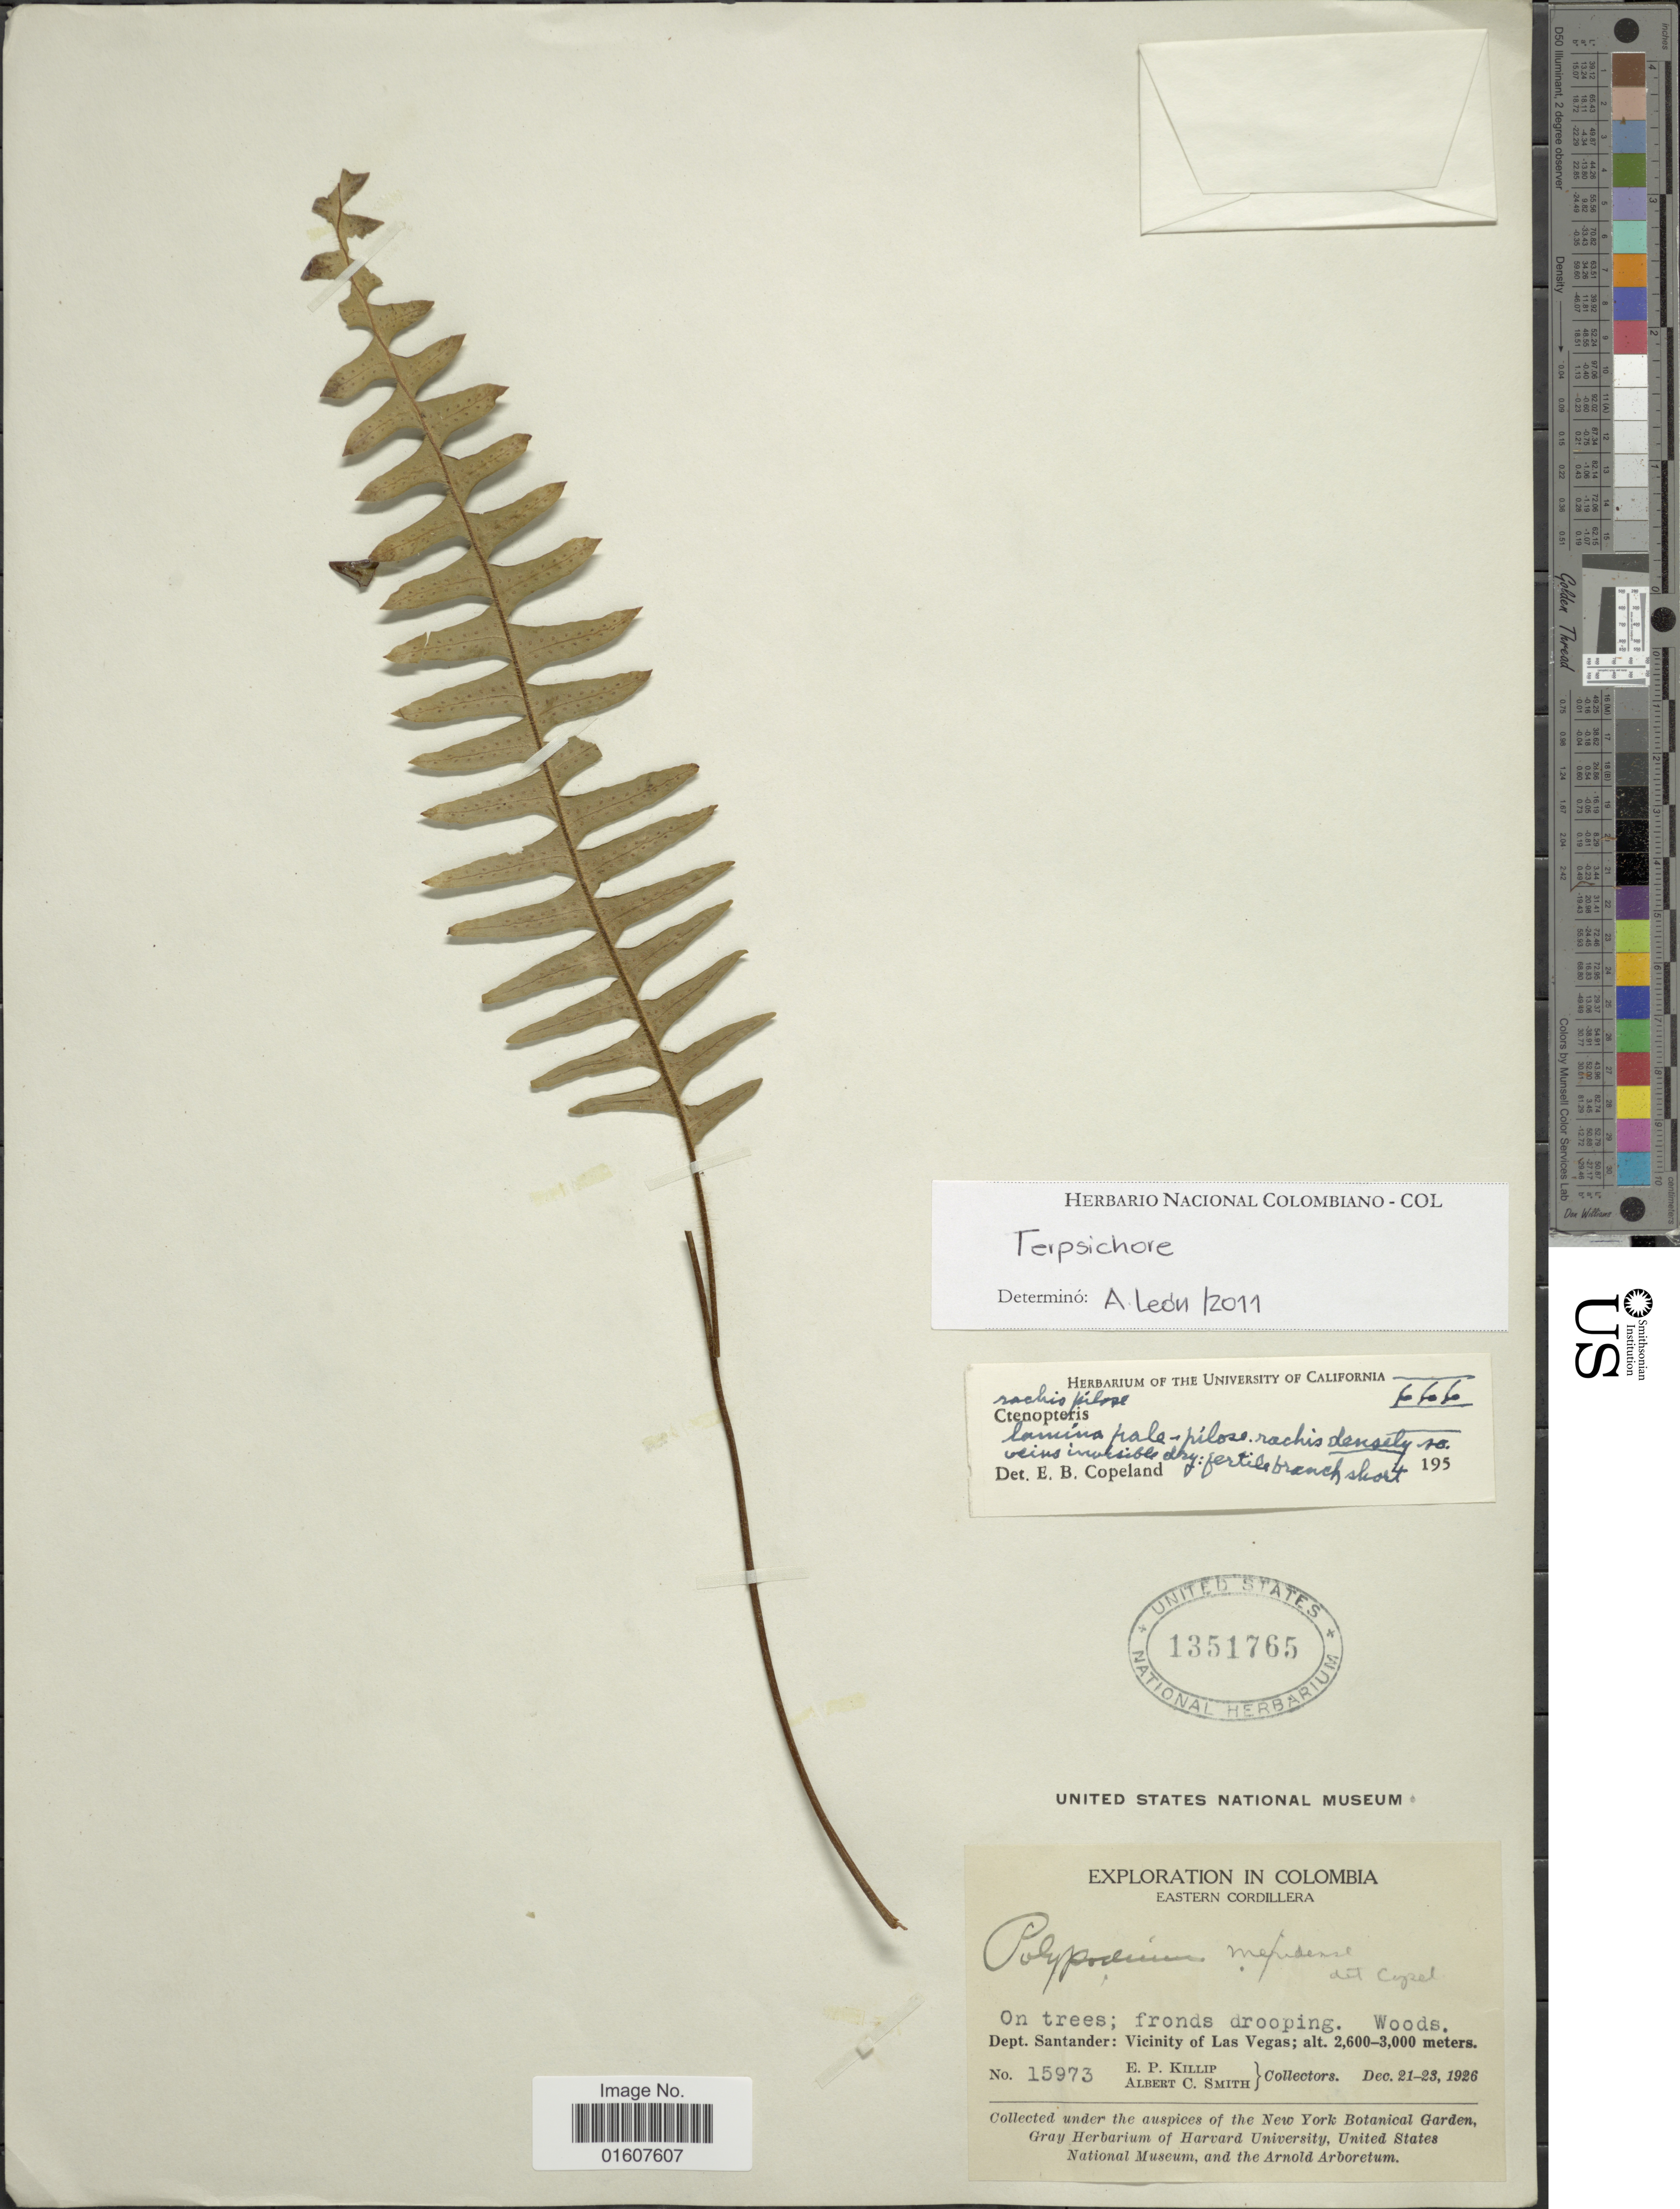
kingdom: Plantae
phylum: Tracheophyta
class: Polypodiopsida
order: Polypodiales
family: Polypodiaceae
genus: Terpsichore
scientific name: Terpsichore sp.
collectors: E. P. Killip & A. C. Smith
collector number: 15973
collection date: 1926-12-21/1926-12-23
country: Colombia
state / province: Santander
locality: Eastern Cordillera, Dept. Santander: Vicinity of Las Vegas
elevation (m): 2600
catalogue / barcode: US 1351765